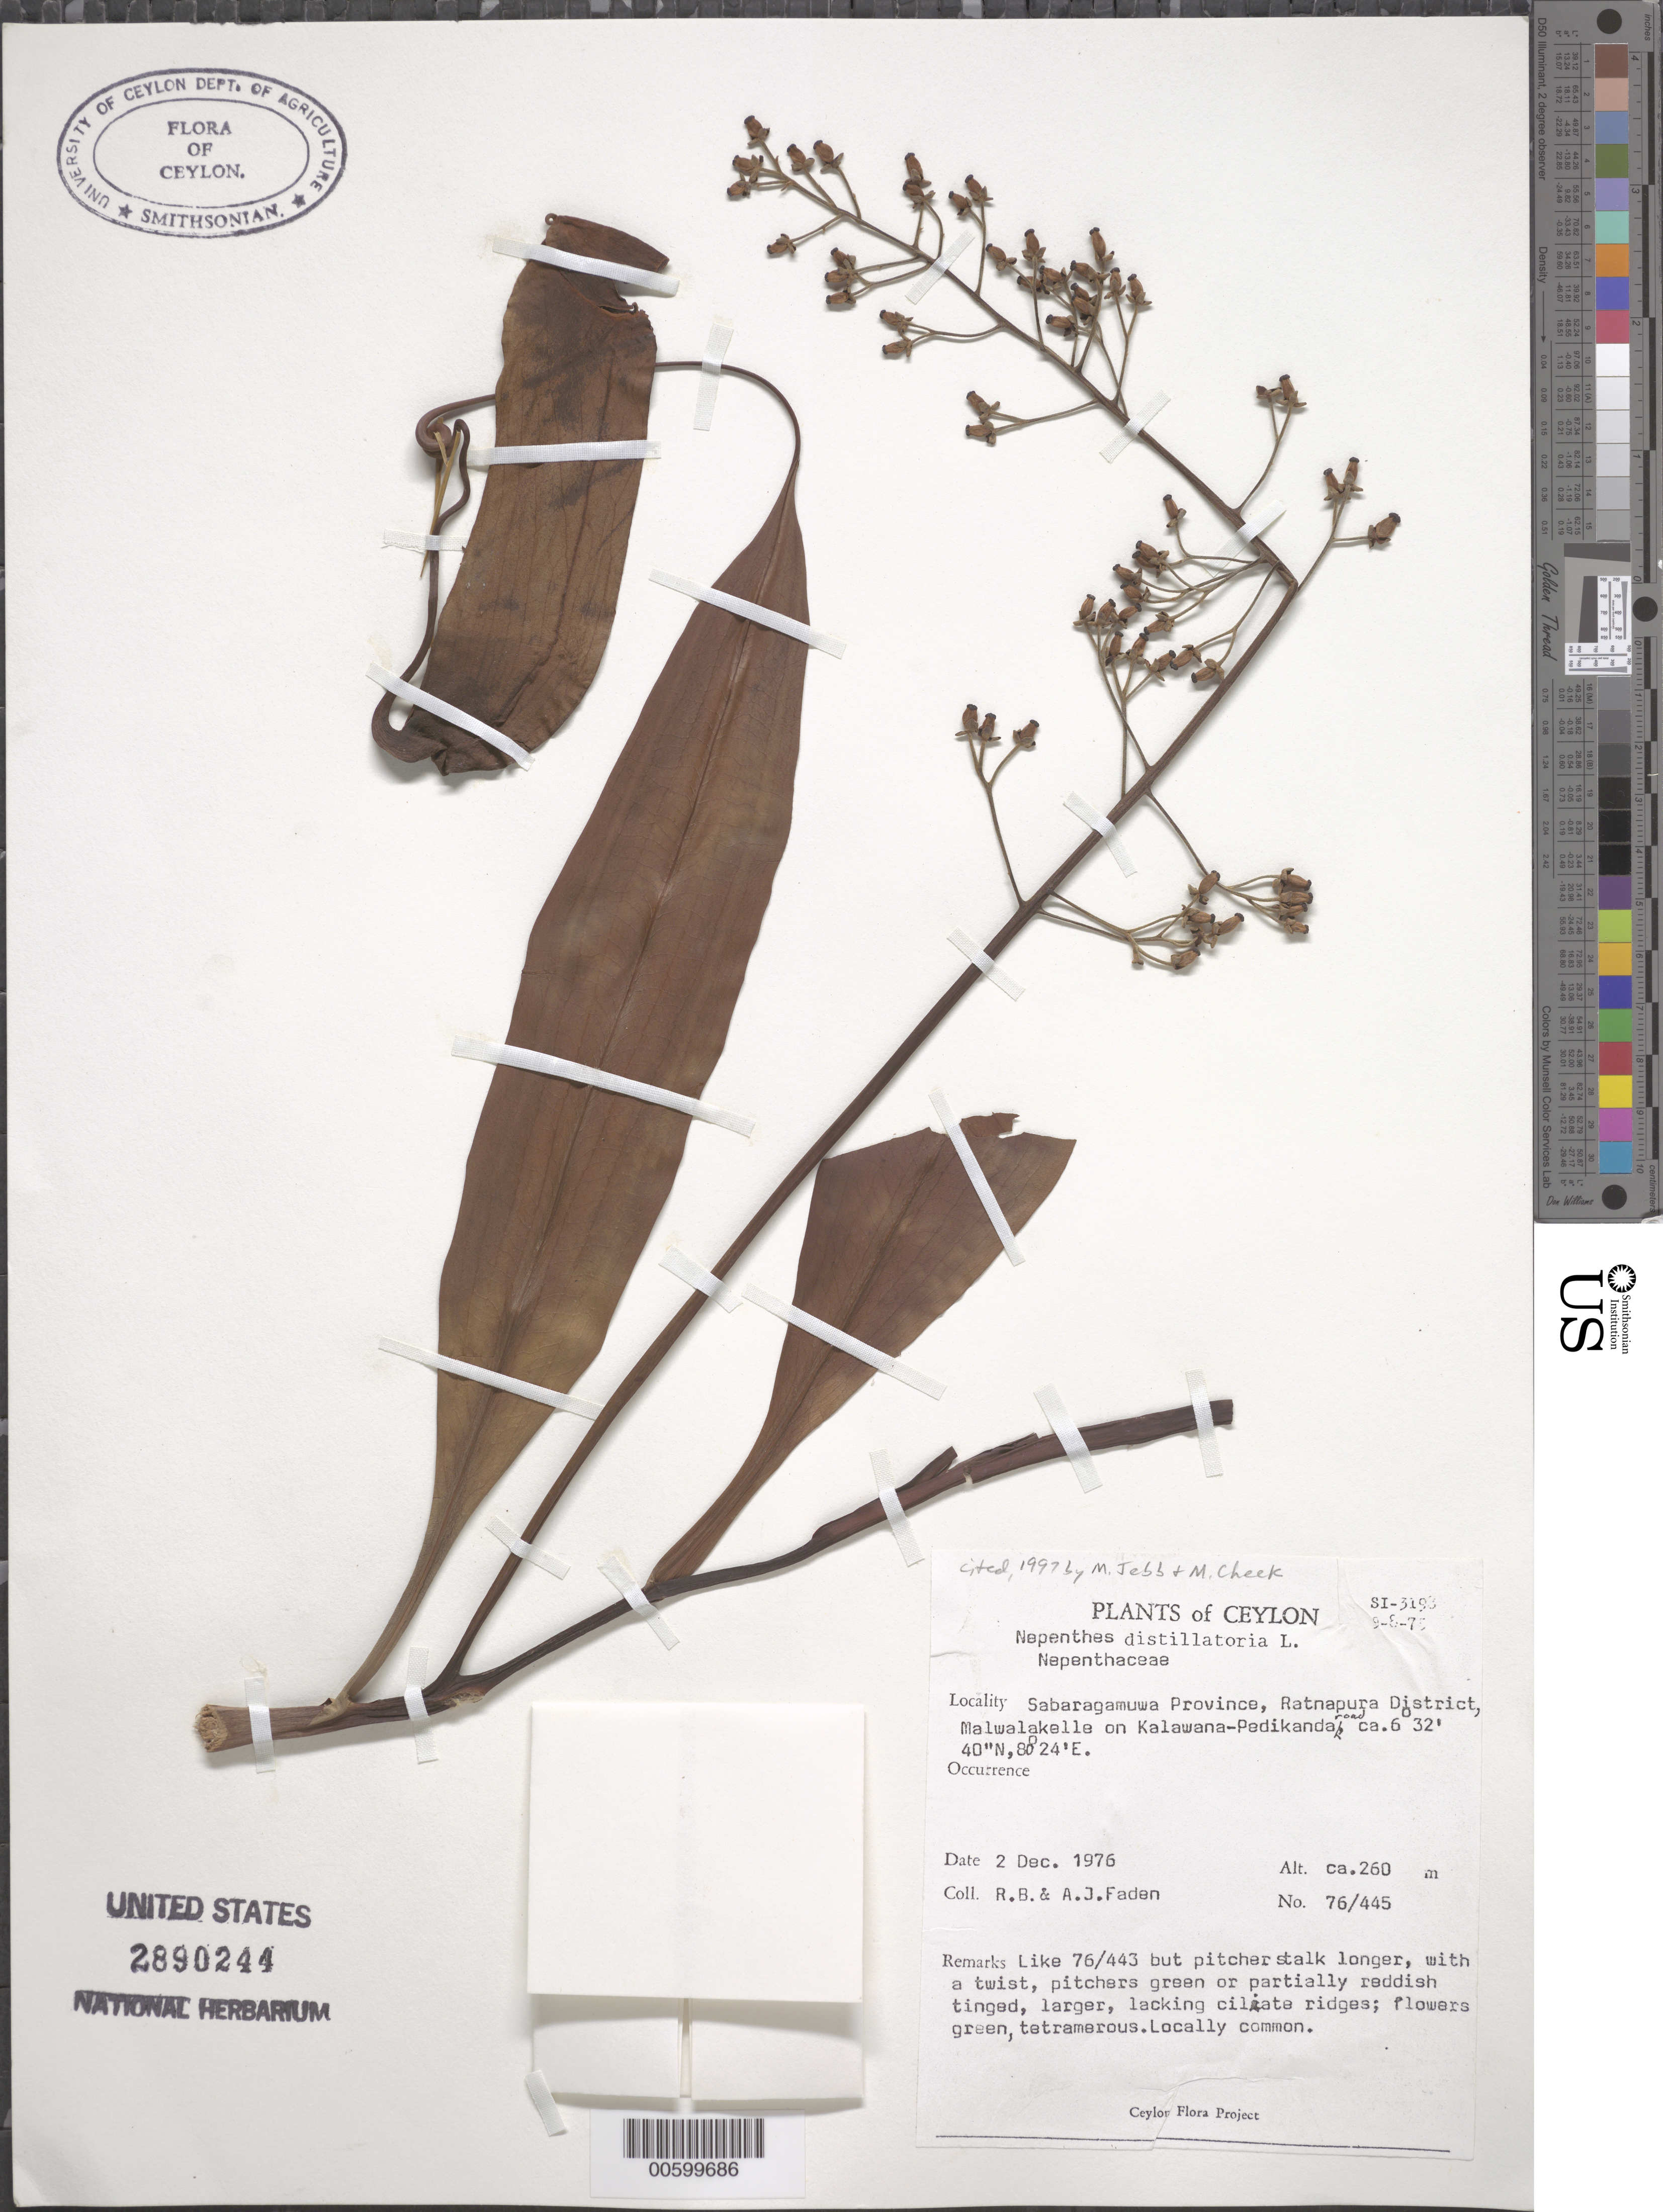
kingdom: Plantae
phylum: Tracheophyta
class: Magnoliopsida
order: Caryophyllales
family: Nepenthaceae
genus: Nepenthes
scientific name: Nepenthes distillatoria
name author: L.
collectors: R. B. Faden & A. J. Faden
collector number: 76-445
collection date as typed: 02 Dec 1976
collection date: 1976-12-02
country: Sri Lanka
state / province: Sabaragamuwa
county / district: Ratnapura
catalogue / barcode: US 2890244